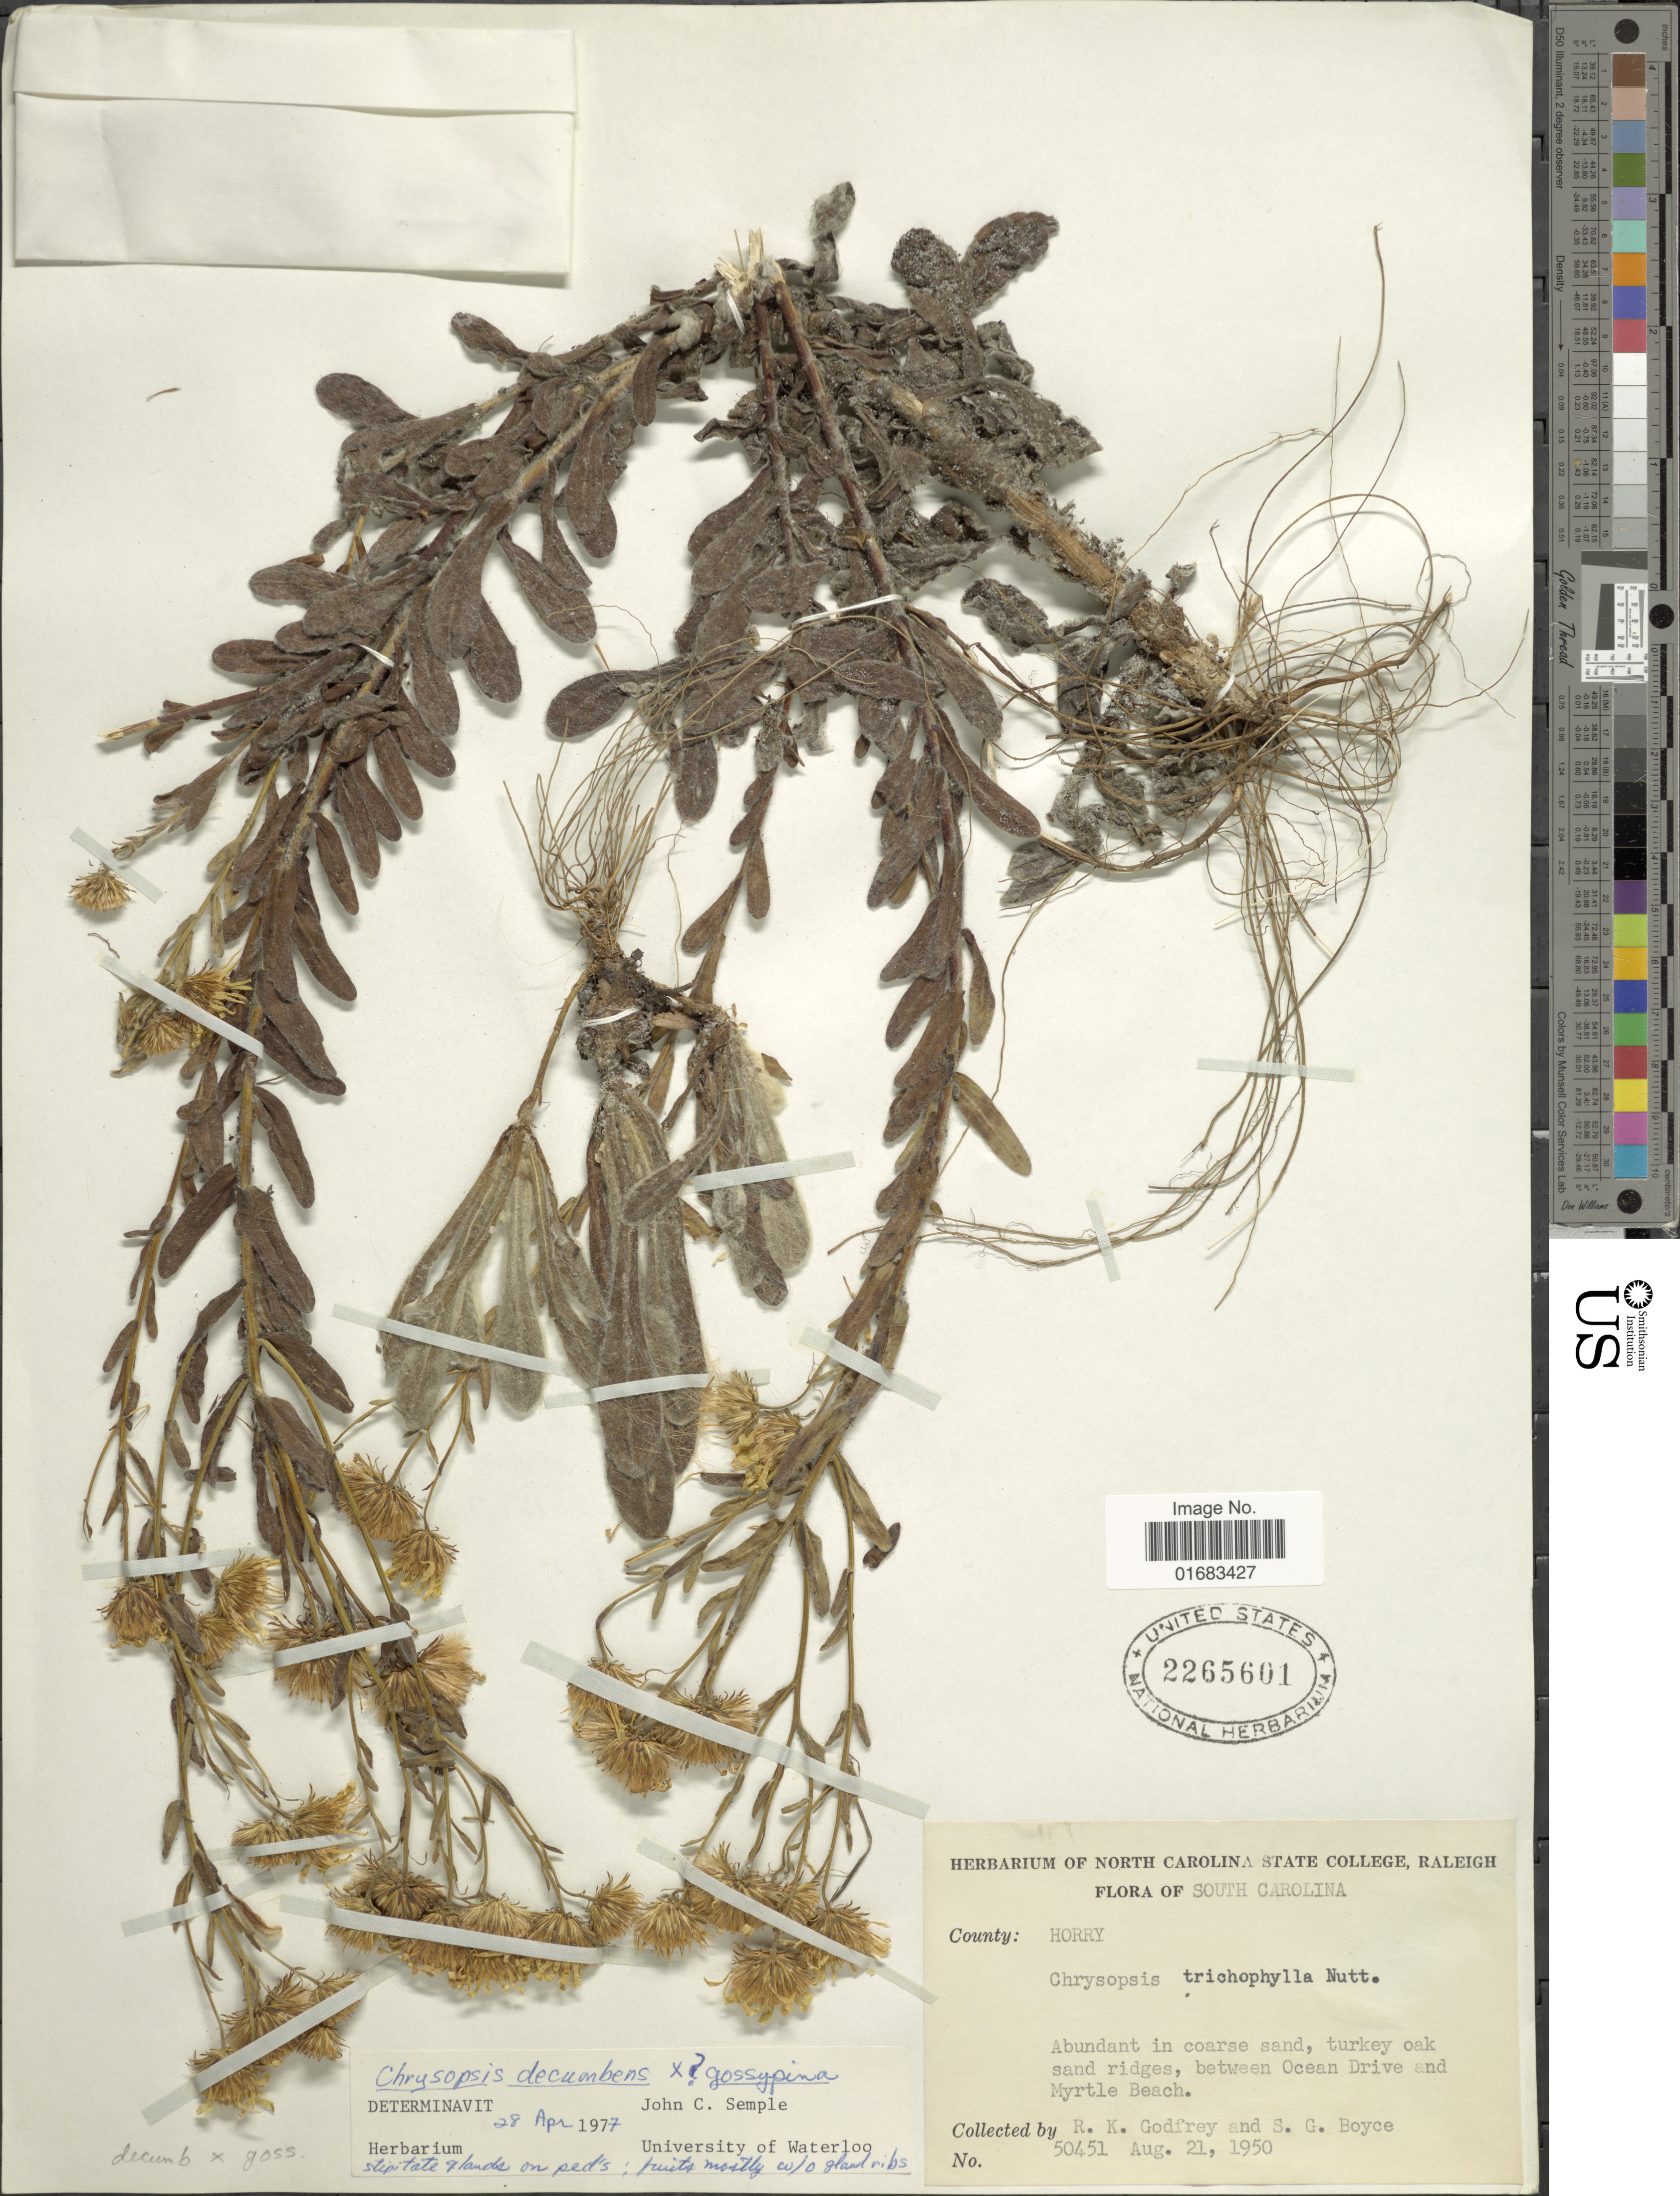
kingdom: Plantae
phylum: Tracheophyta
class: Magnoliopsida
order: Asterales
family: Asteraceae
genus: Chrysopsis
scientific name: Chrysopsis decumbens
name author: Chapm.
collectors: R. K. Godfrey & S. Boyce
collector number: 50451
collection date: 1950-08-21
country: United States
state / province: South Carolina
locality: South Carolina. County. Horry. between Ocean Drive and Myrtle Beach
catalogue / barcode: US 2265601